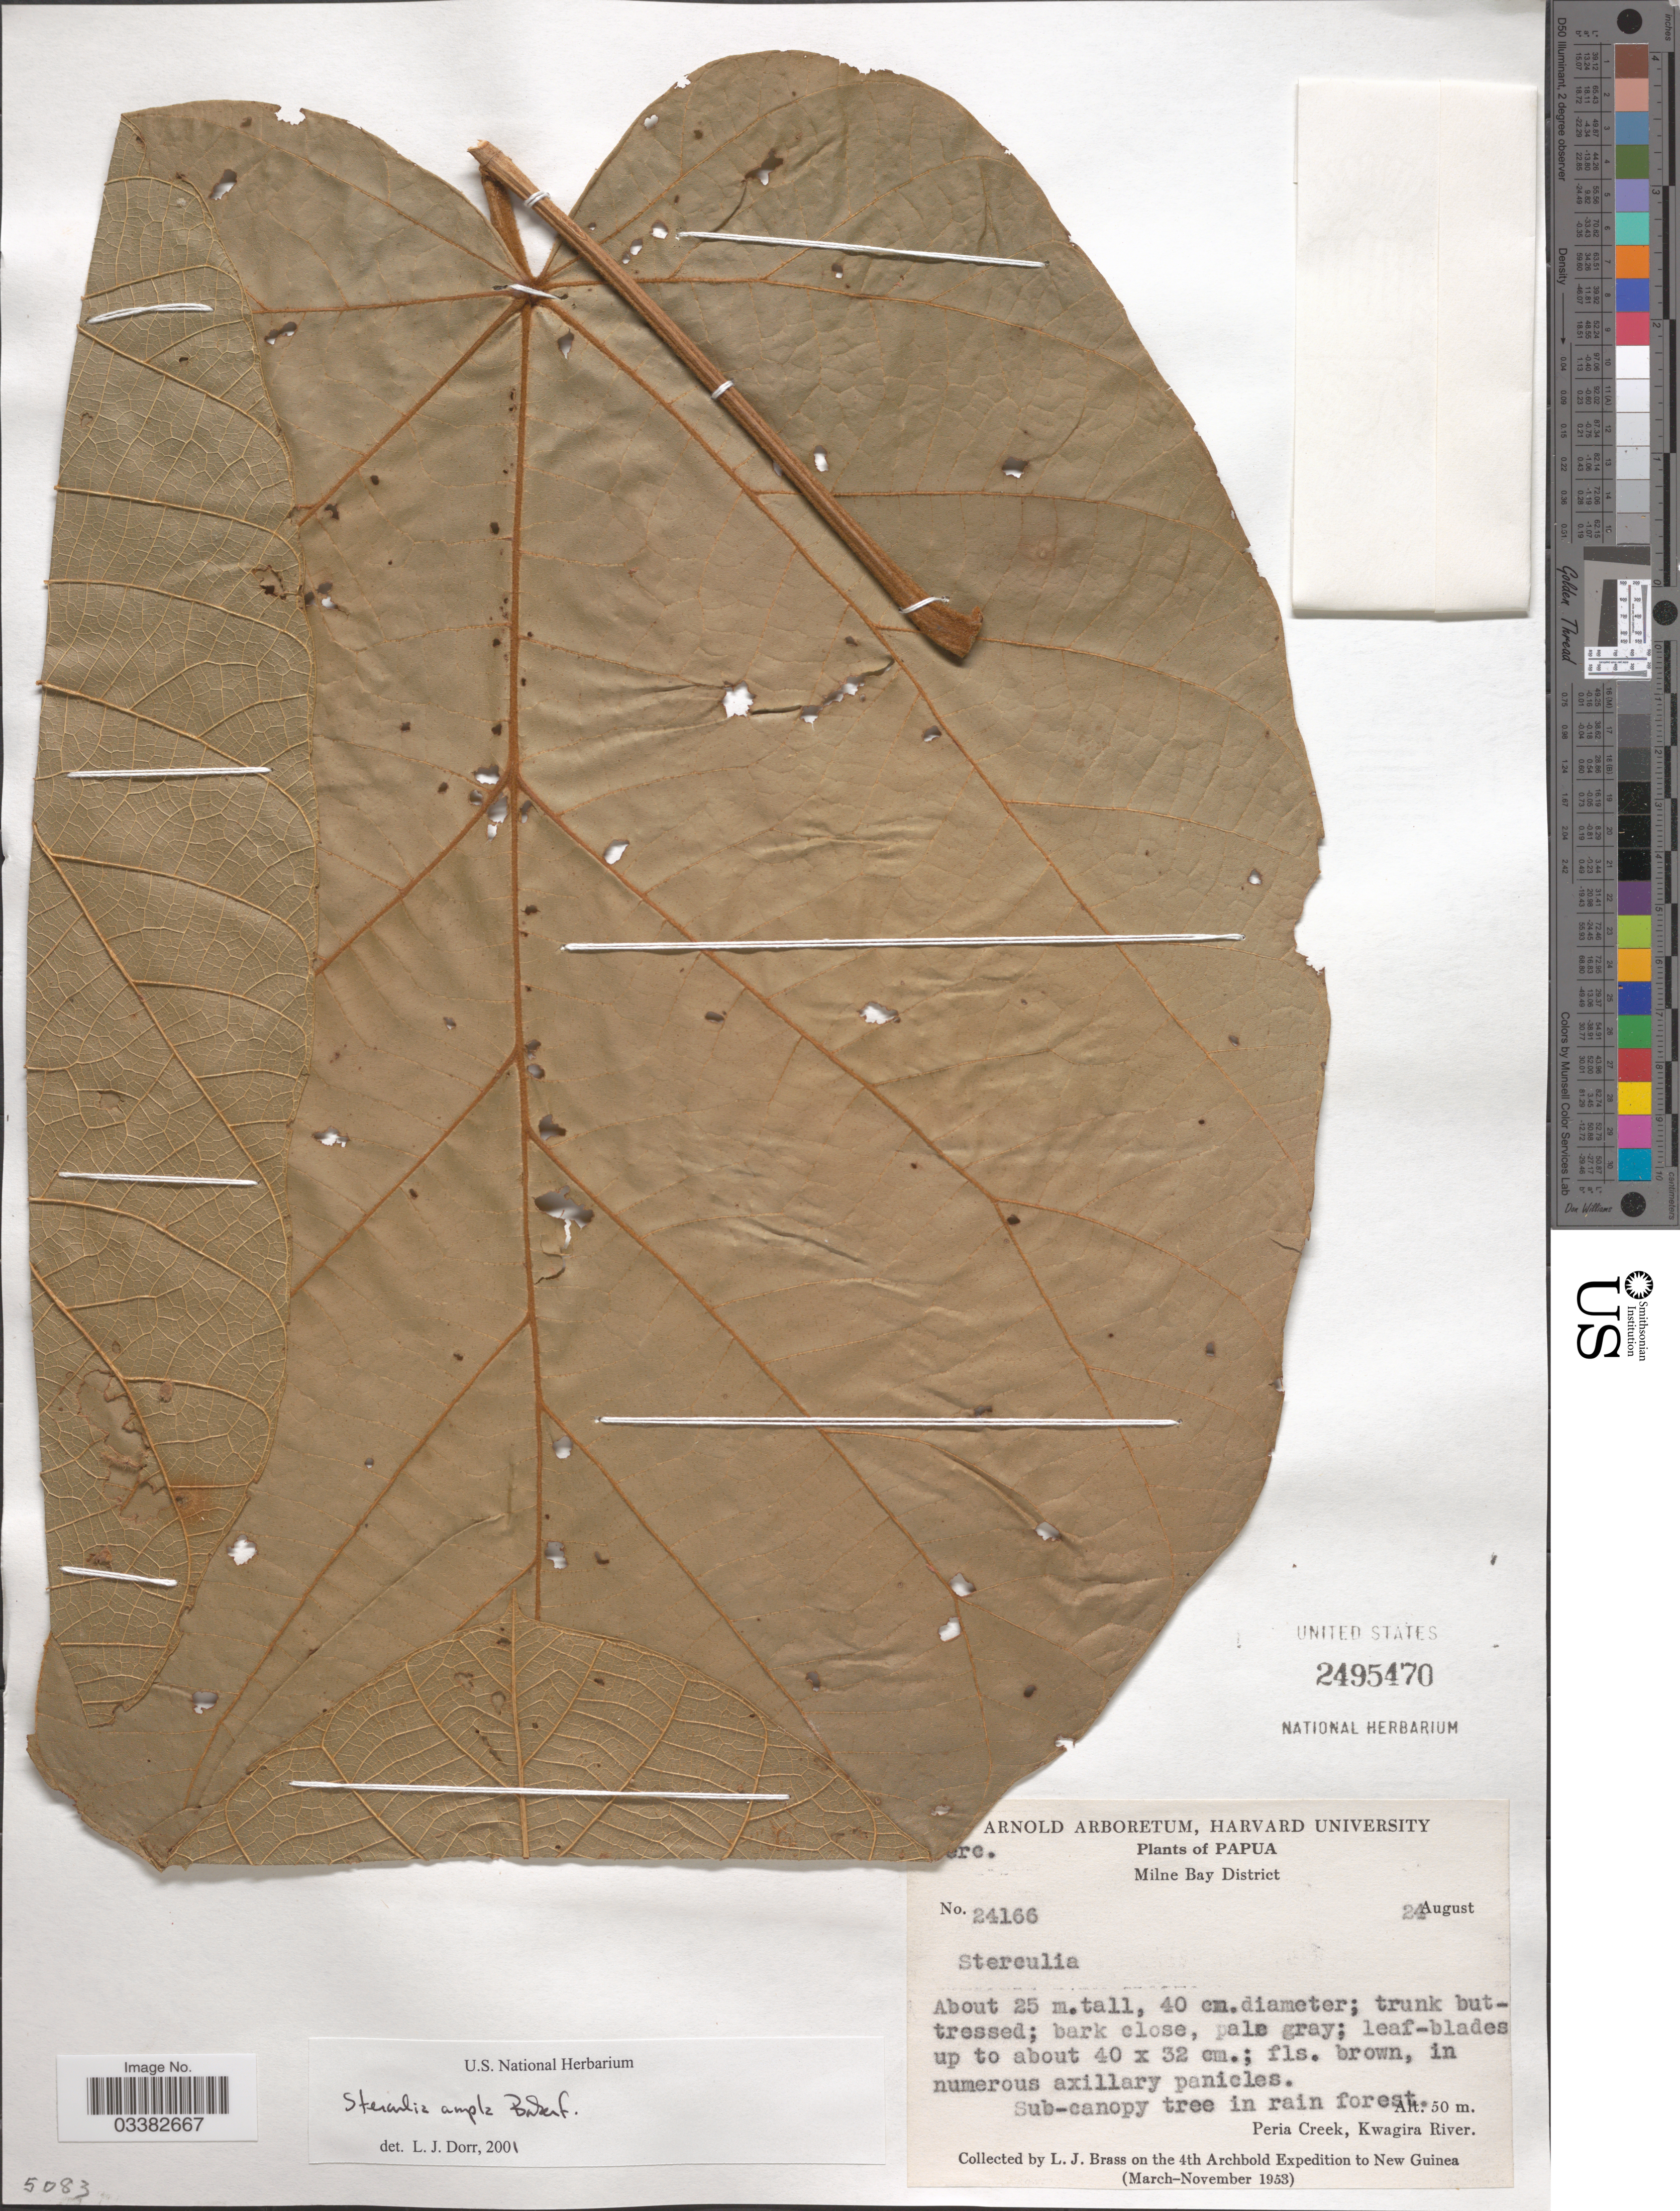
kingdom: Plantae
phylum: Tracheophyta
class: Magnoliopsida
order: Malvales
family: Malvaceae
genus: Sterculia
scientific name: Sterculia ampla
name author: Baker f.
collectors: L. J. Brass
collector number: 24166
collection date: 1953-08-24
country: Papua New Guinea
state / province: Milne Bay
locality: Papua. Milne Bay District. Peria Creek, Kwagira River. New Guinea.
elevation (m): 50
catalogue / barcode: US 2495470